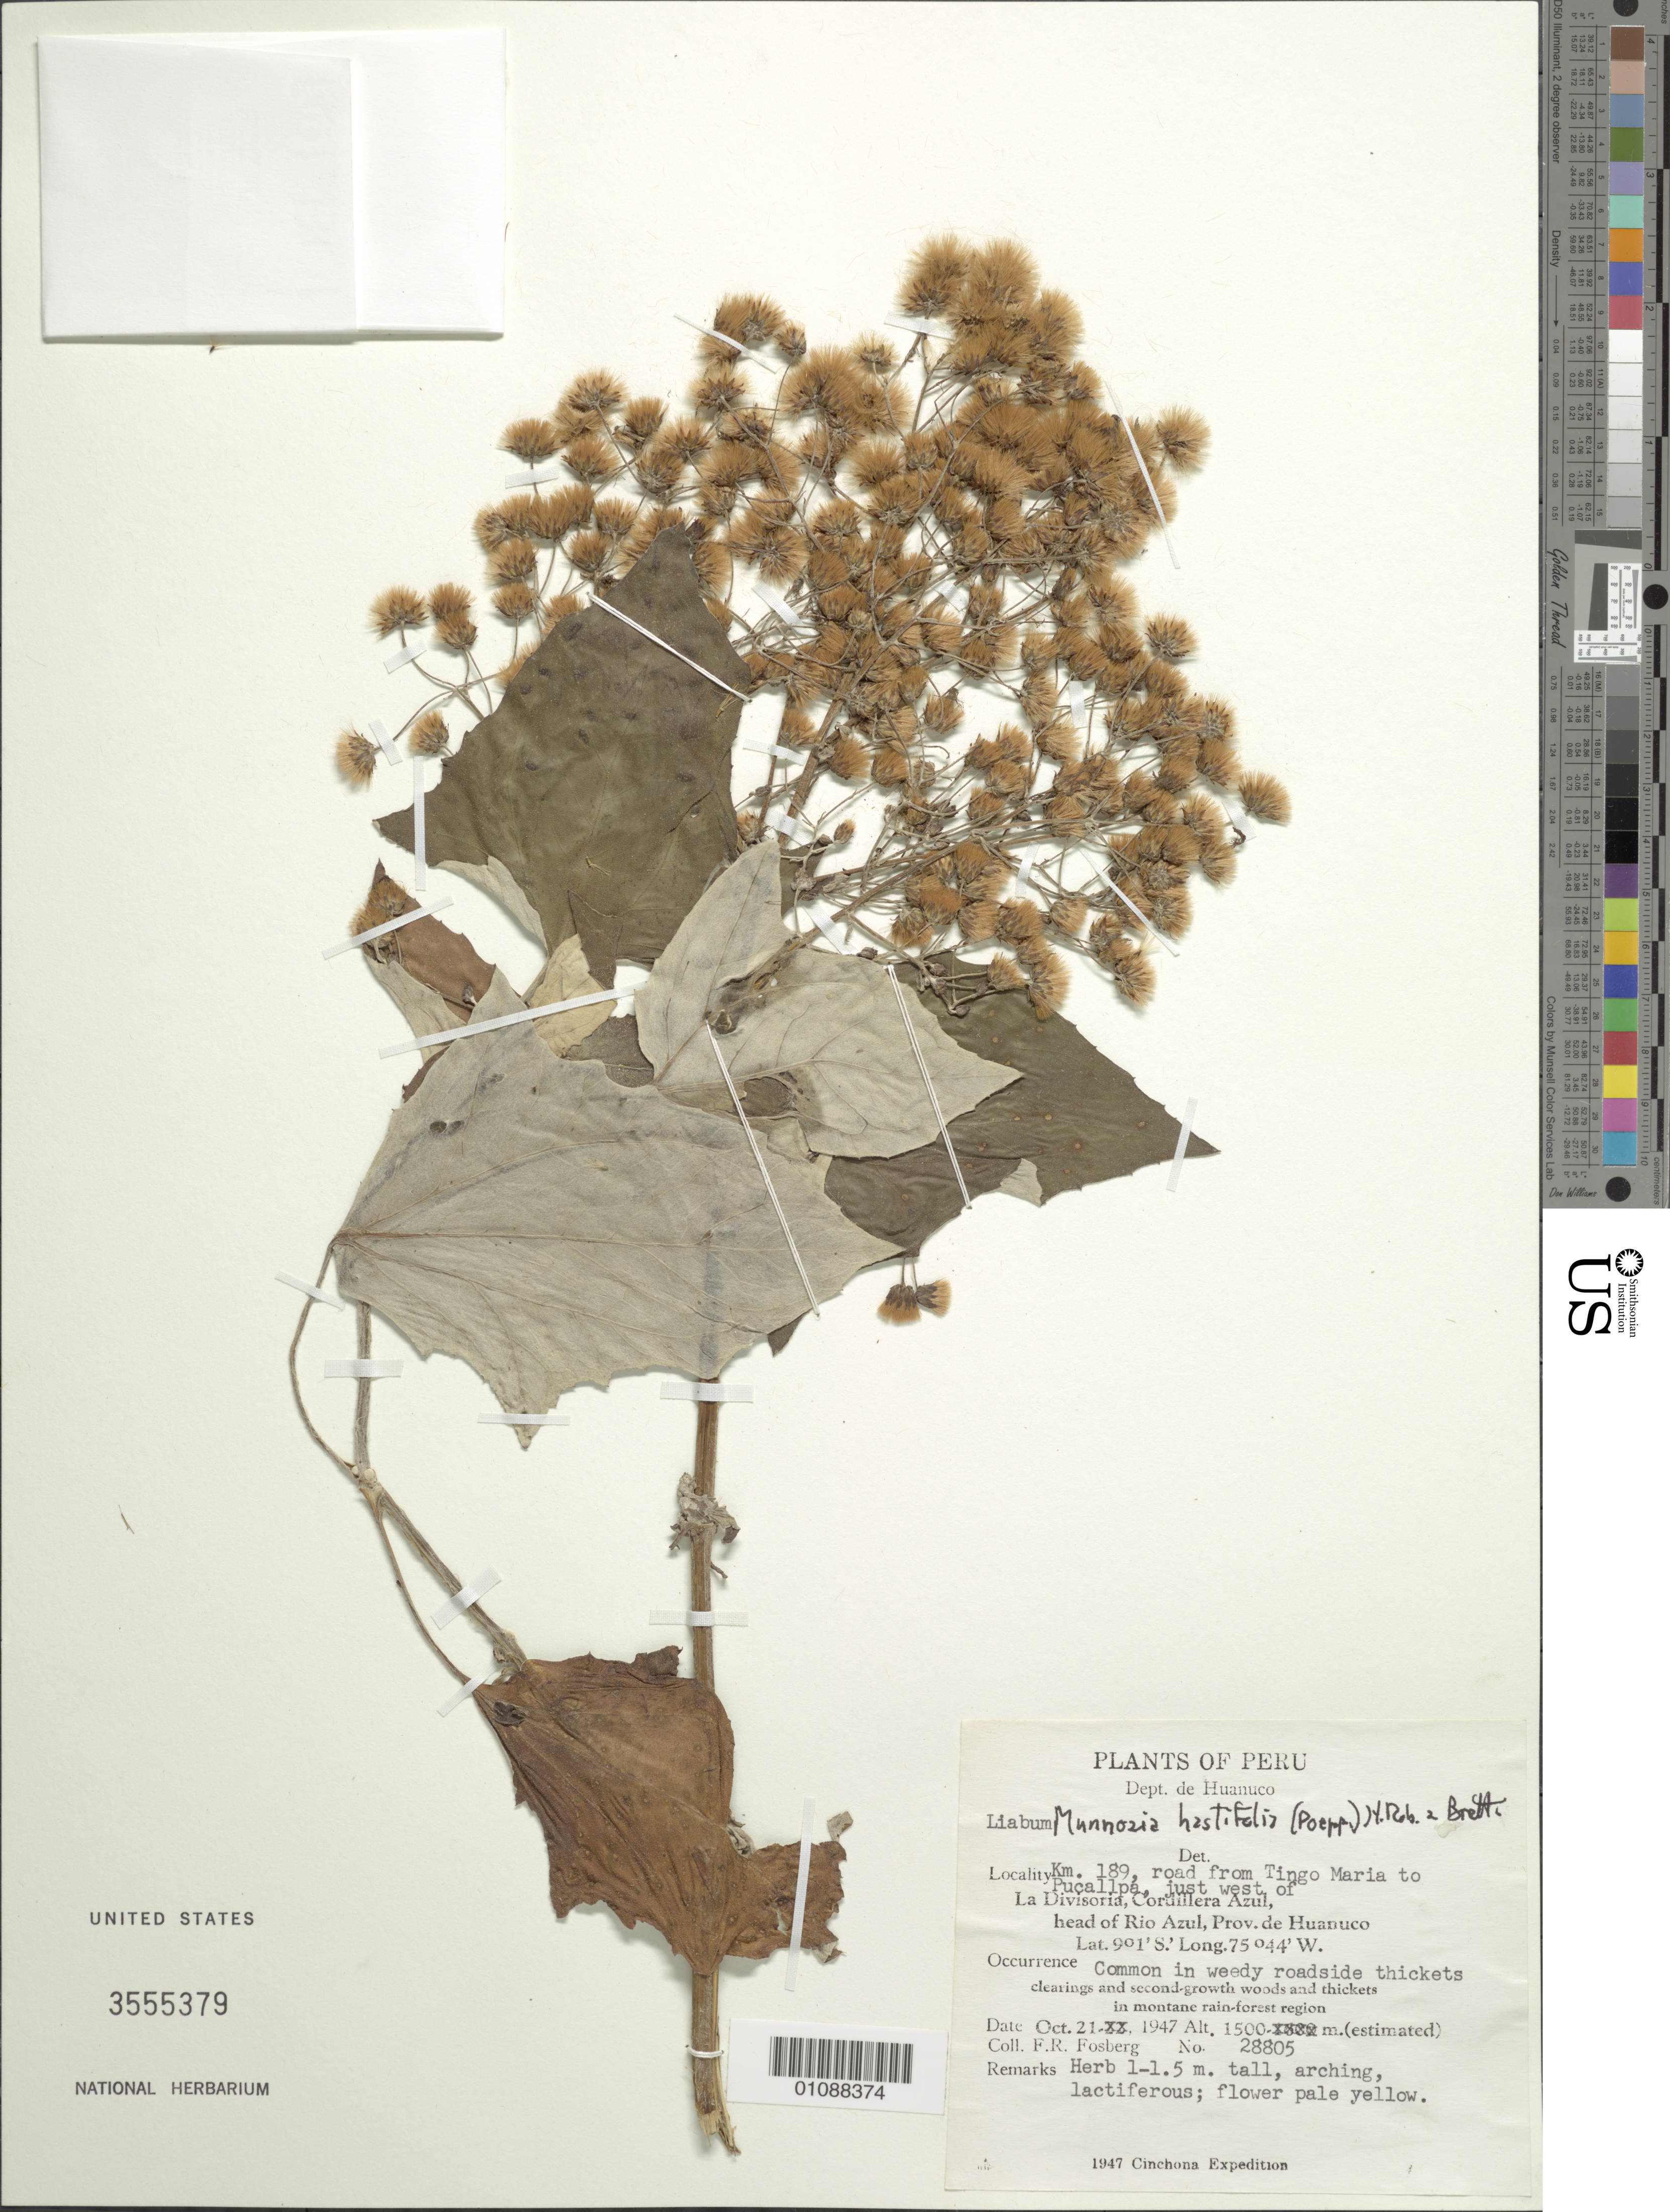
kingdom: Plantae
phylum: Tracheophyta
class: Magnoliopsida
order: Asterales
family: Asteraceae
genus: Munnozia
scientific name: Munnozia hastifolia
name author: (Poepp.) H. Rob. & Brettell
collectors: F. R. Fosberg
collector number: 28805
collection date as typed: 21 October 1947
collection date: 1947-10-21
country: Peru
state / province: Huánuco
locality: Km 189, road from Tingo Maria to Pucallpa, just west of La Divisoria, Cordillera Azul, head of Rio Azul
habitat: Weedy roadside thickets, clearings and second-growth woods and thickets in montane rainforest region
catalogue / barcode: US 3555379